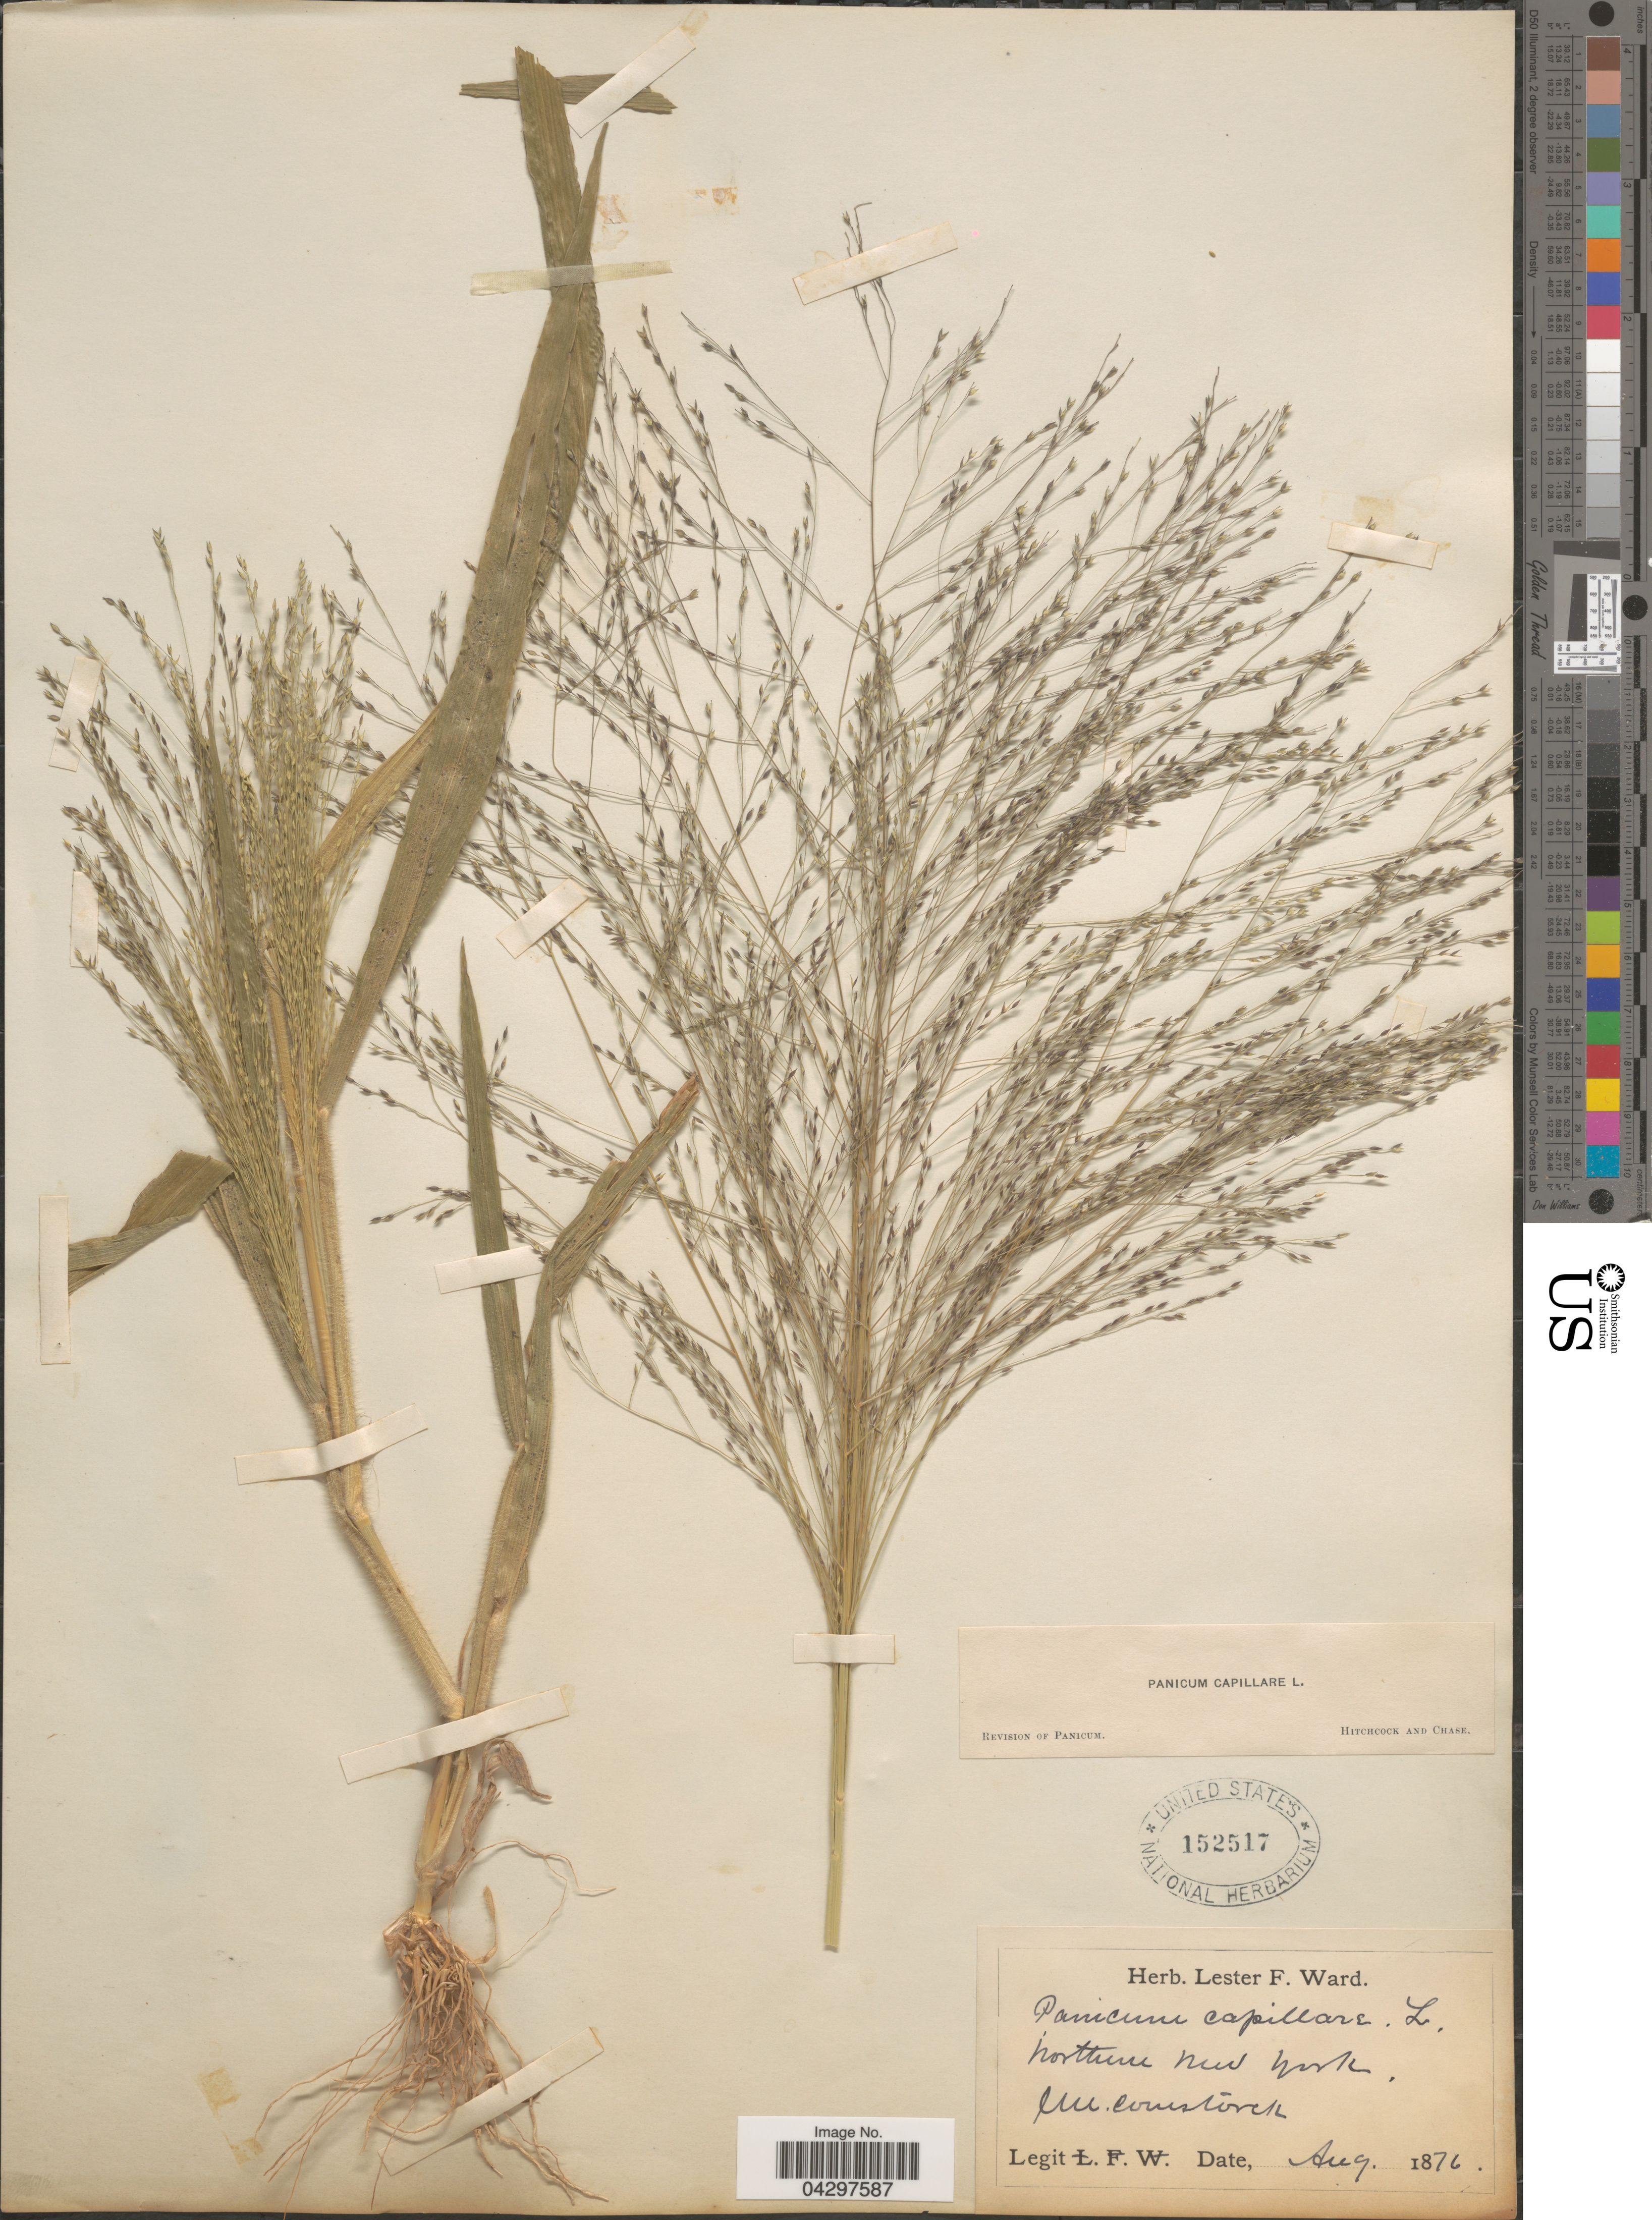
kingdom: Plantae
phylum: Tracheophyta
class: Liliopsida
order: Poales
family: Poaceae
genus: Panicum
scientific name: Panicum capillare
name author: L.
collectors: ex herb. Lester F. Ward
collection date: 1876-08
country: United States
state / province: New York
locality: Northern New York. Comstock.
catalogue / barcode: US 152517